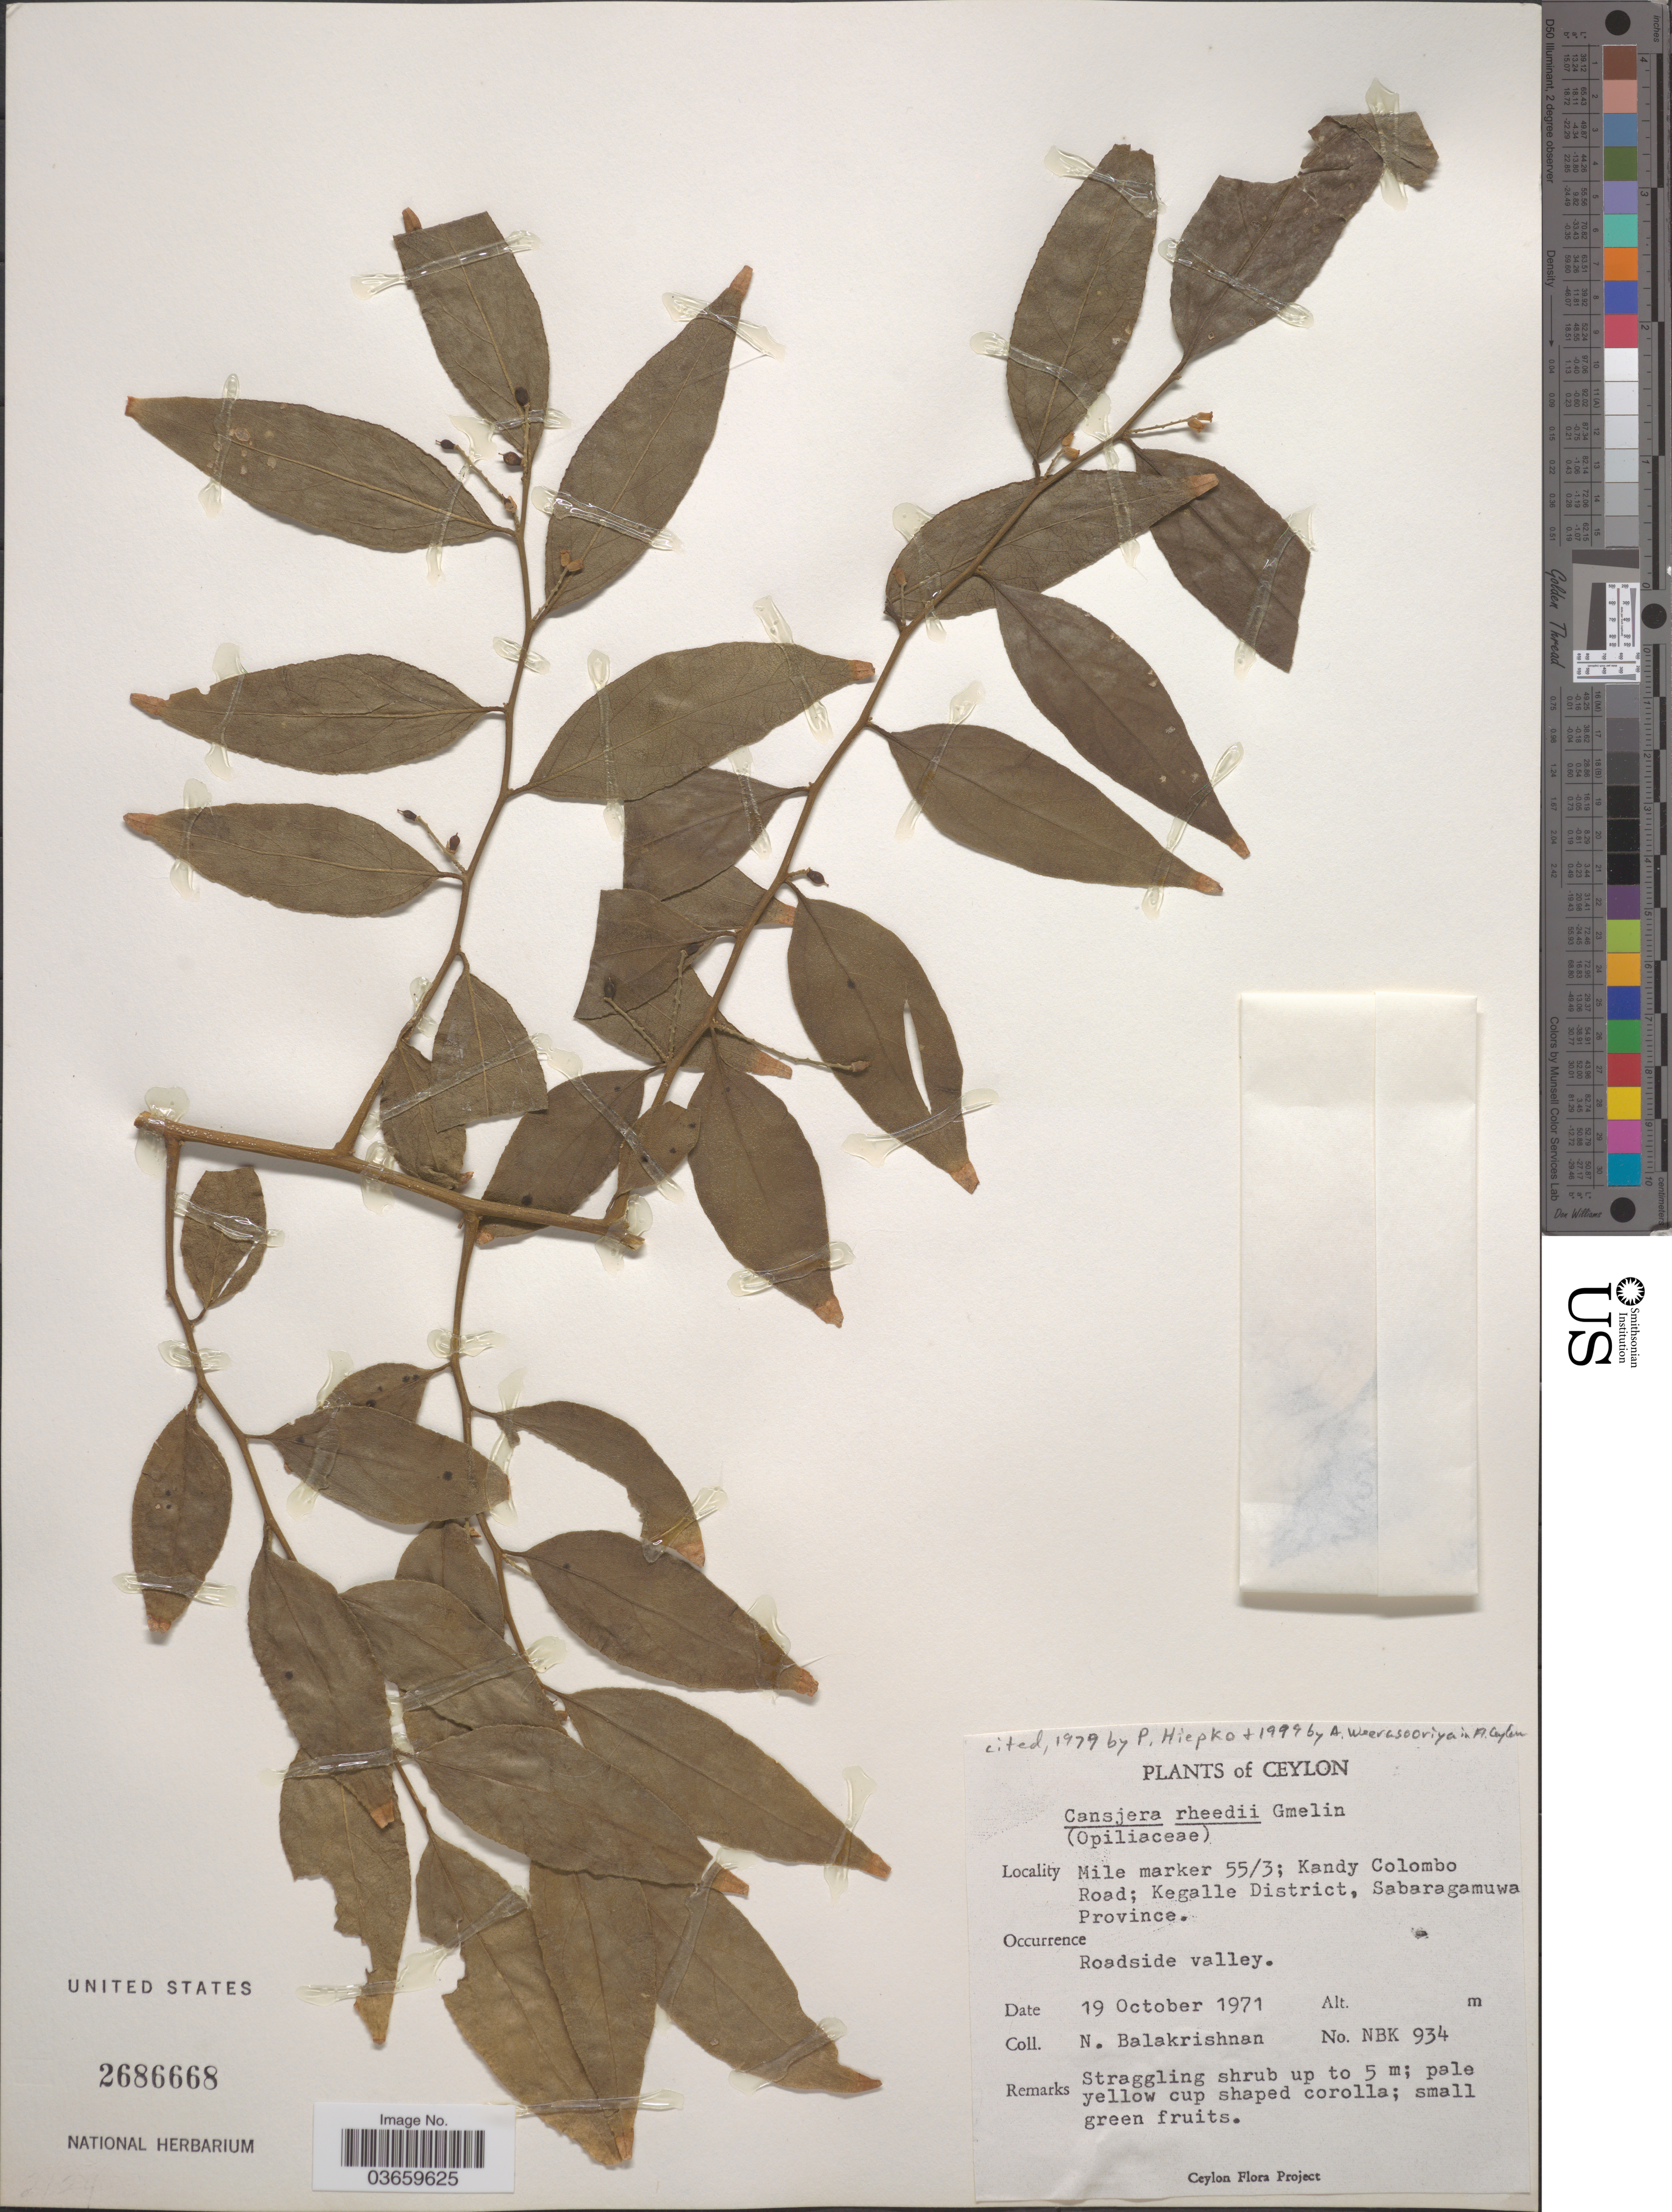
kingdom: Plantae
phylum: Tracheophyta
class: Magnoliopsida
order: Santalales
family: Opiliaceae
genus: Cansjera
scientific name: Cansjera rheedii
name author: J.F. Gmel.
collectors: N. Balakrishnan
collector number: NBK 934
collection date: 1971-10-19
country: Sri Lanka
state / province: Sabaragamuwa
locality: Ceylon. Mile marker 55/3; Kandy Colombo Road; Kegalle District. Roadside valley.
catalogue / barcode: US 2686668